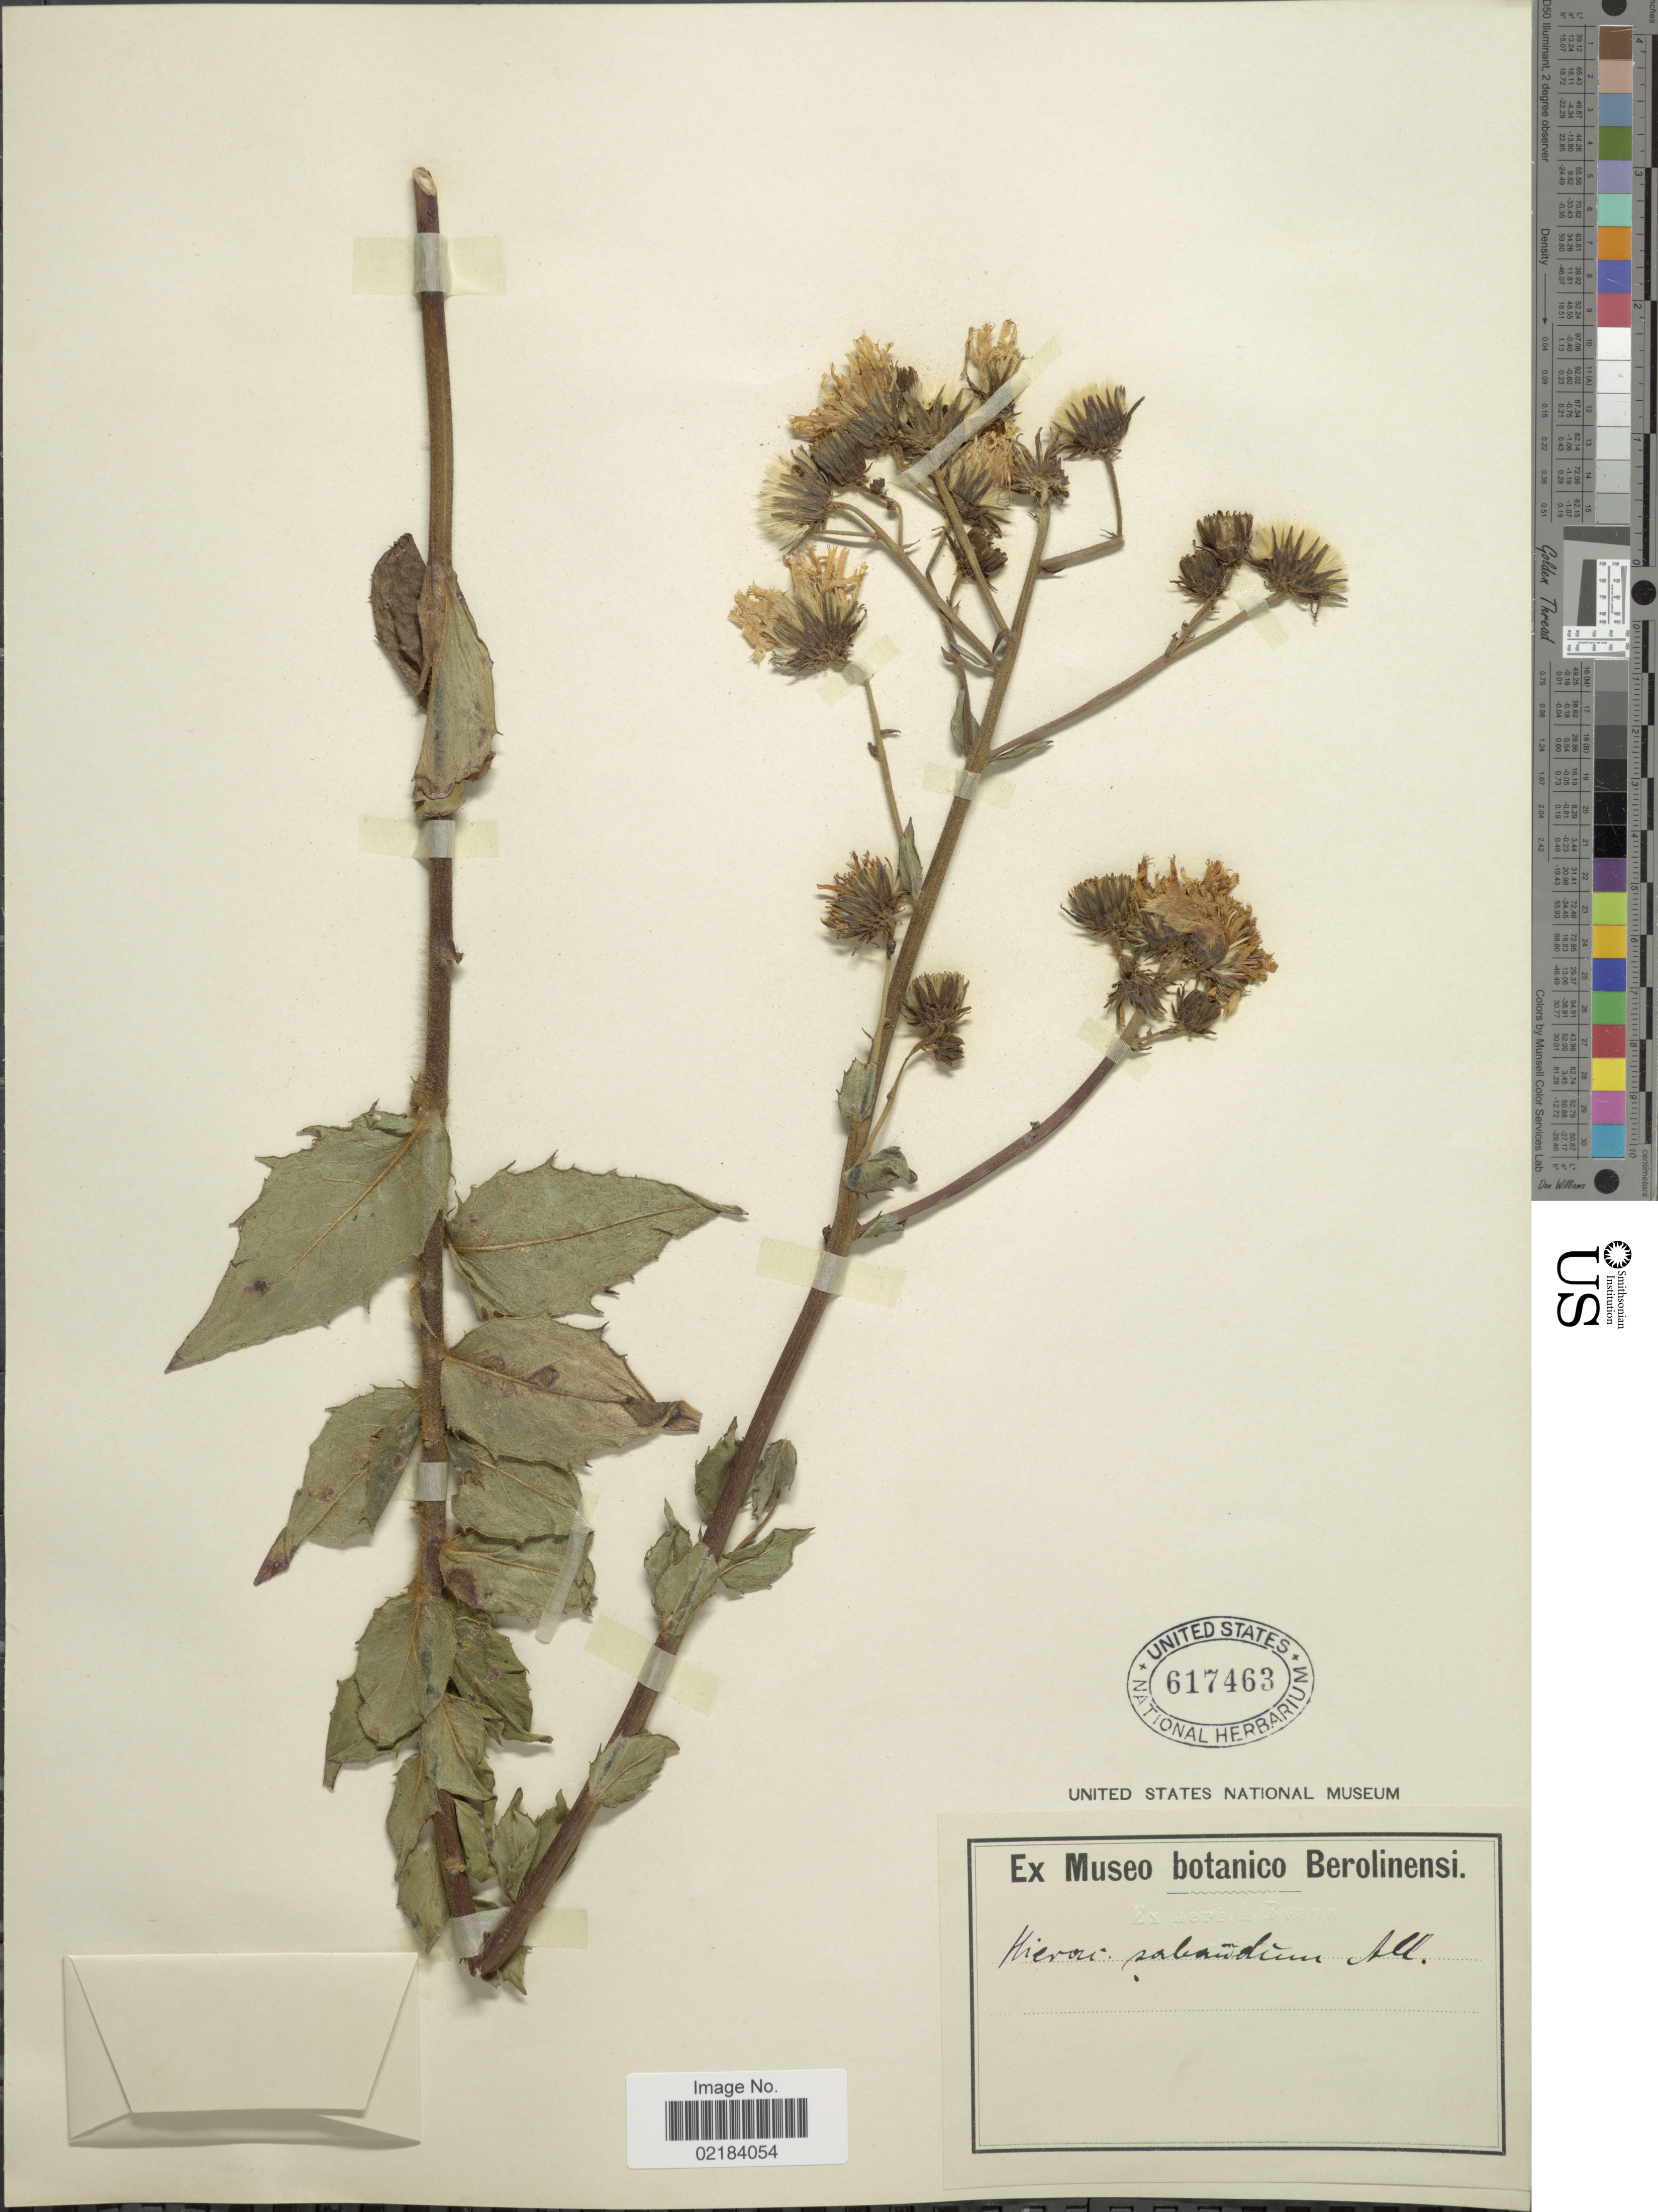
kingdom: Plantae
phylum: Tracheophyta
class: Magnoliopsida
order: Asterales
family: Asteraceae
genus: Hieracium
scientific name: Hieracium sabaudum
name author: L.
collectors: ex herb. A. Braun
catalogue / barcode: US 617463